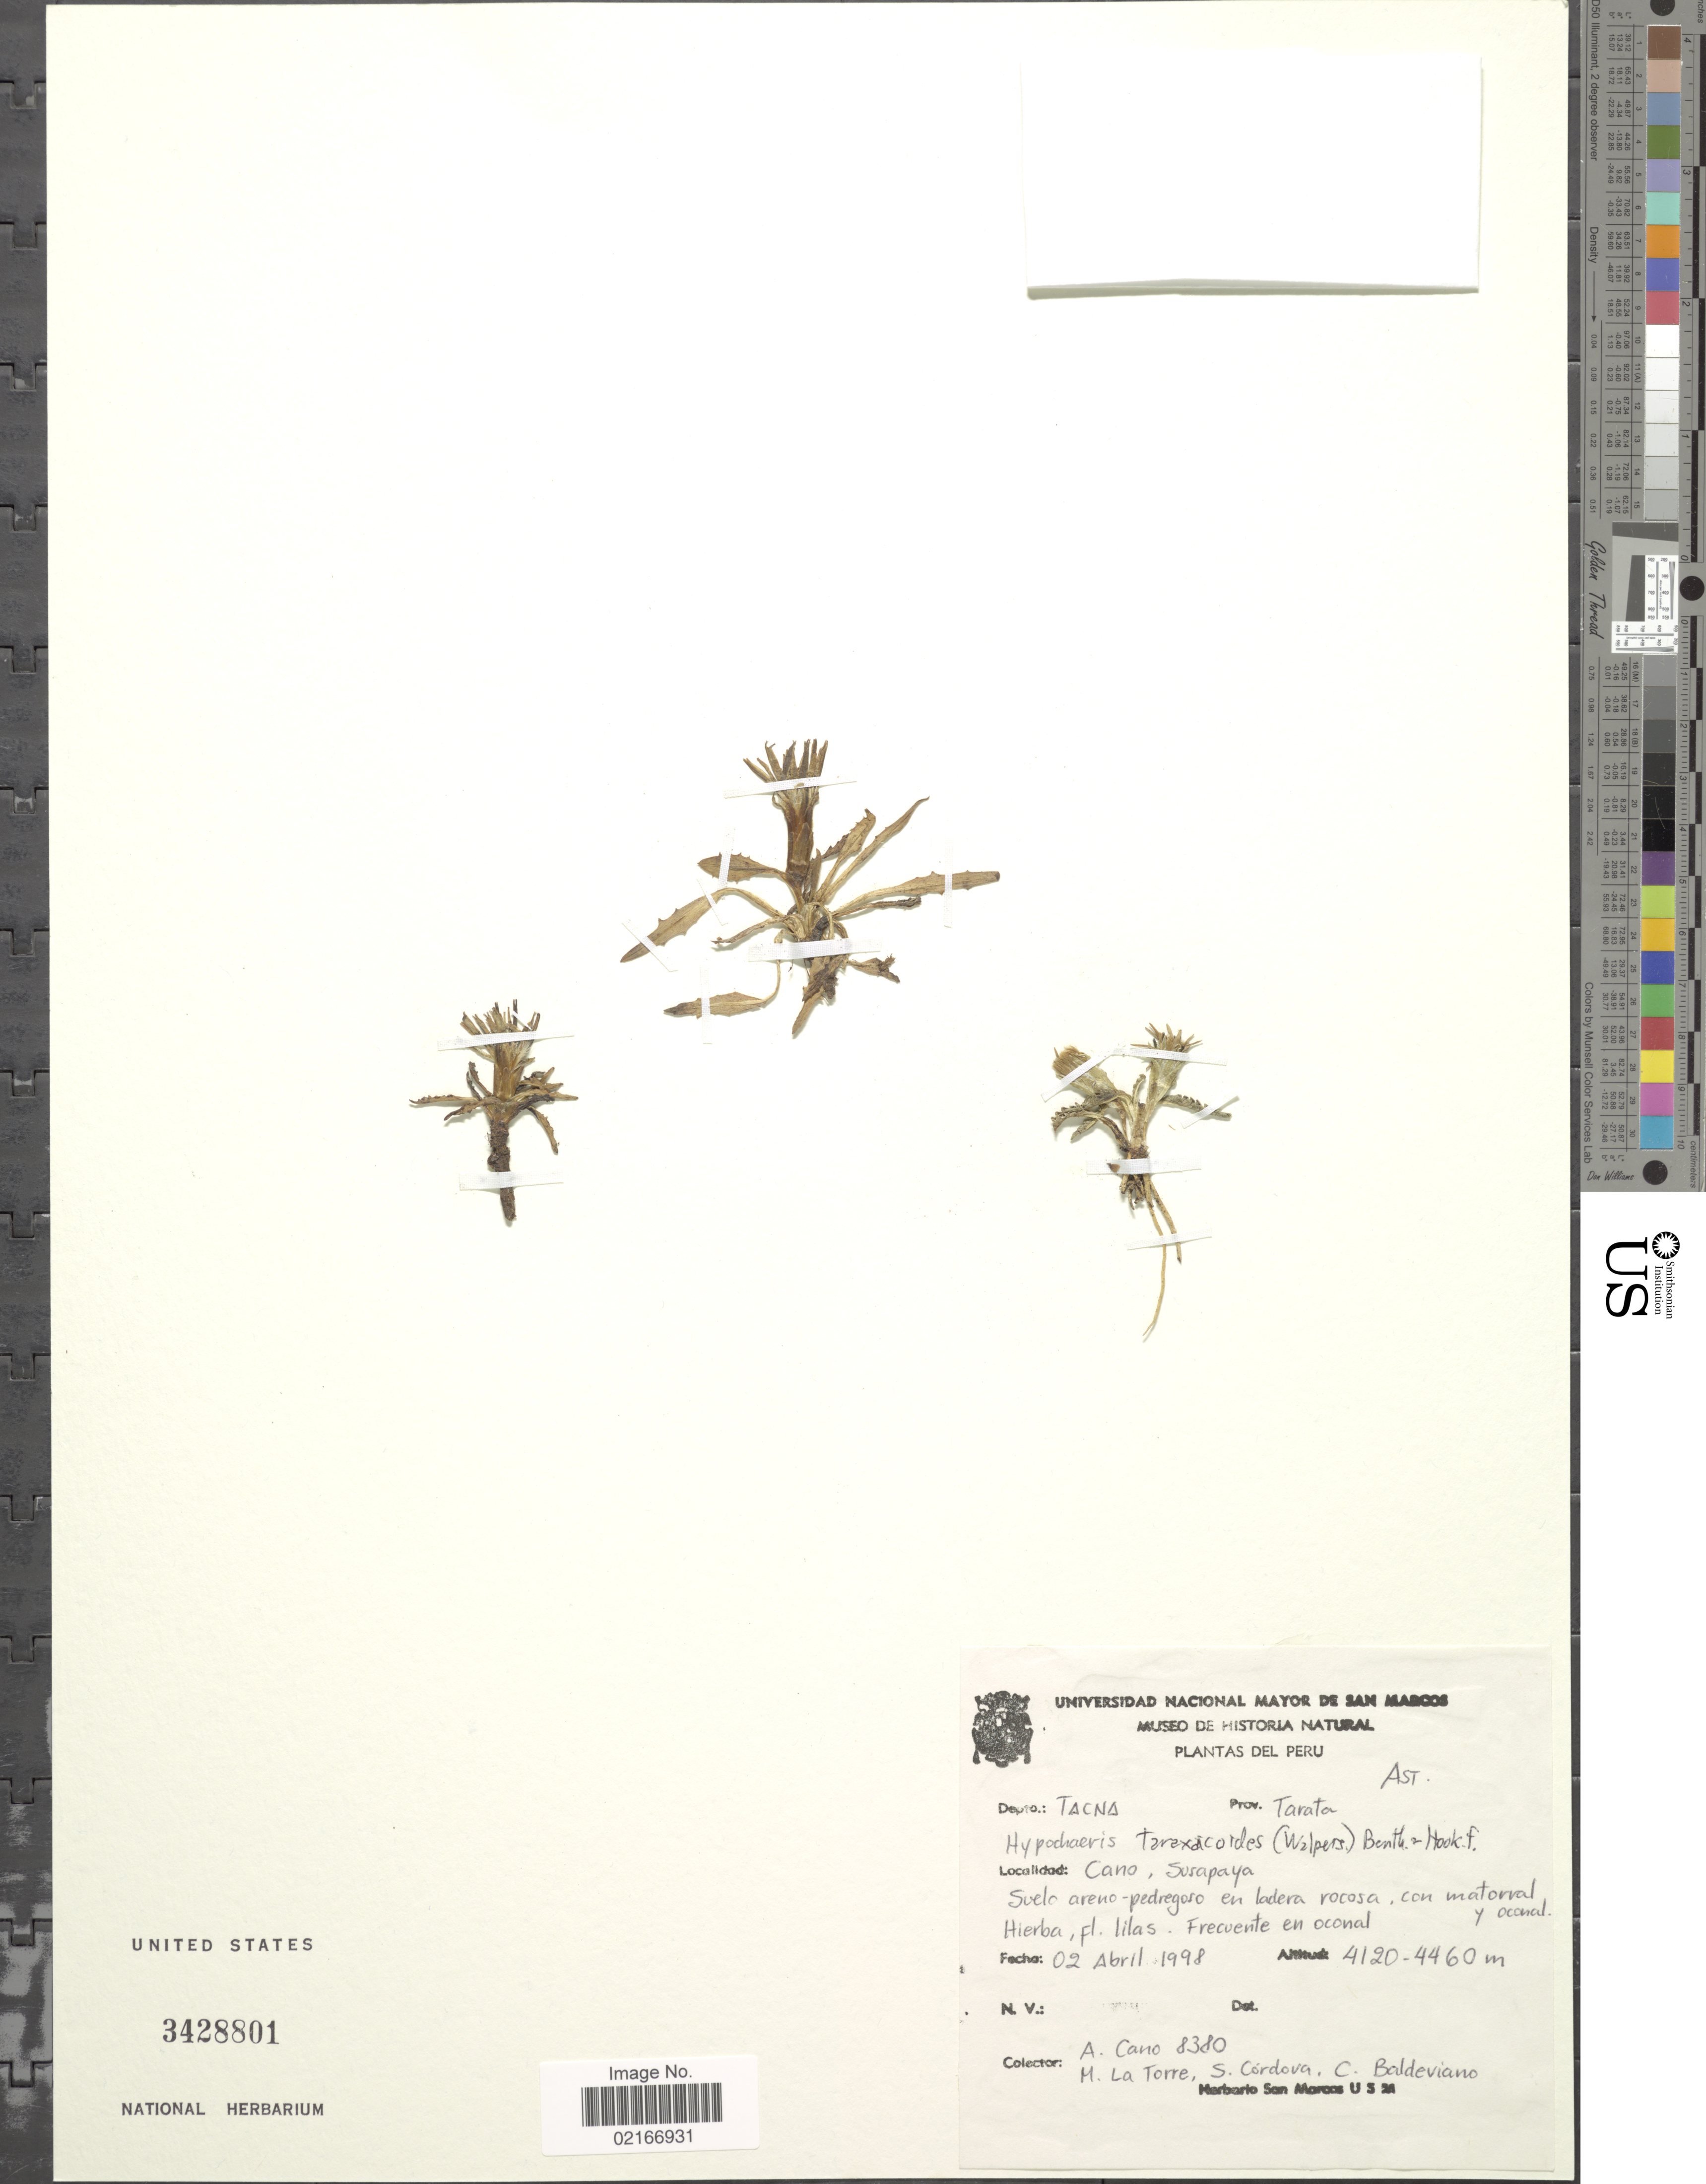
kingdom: Plantae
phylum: Tracheophyta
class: Magnoliopsida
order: Asterales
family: Asteraceae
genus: Hypochaeris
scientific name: Hypochaeris taraxacoides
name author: Ball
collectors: A. Cano, M. I. La Torre, S. Cordova & C. Baldevianio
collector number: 8380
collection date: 1998-04-02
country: Peru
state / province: Tacna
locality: Prov. Tarata. Cano, Susapaya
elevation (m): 4120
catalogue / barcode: US 3428801